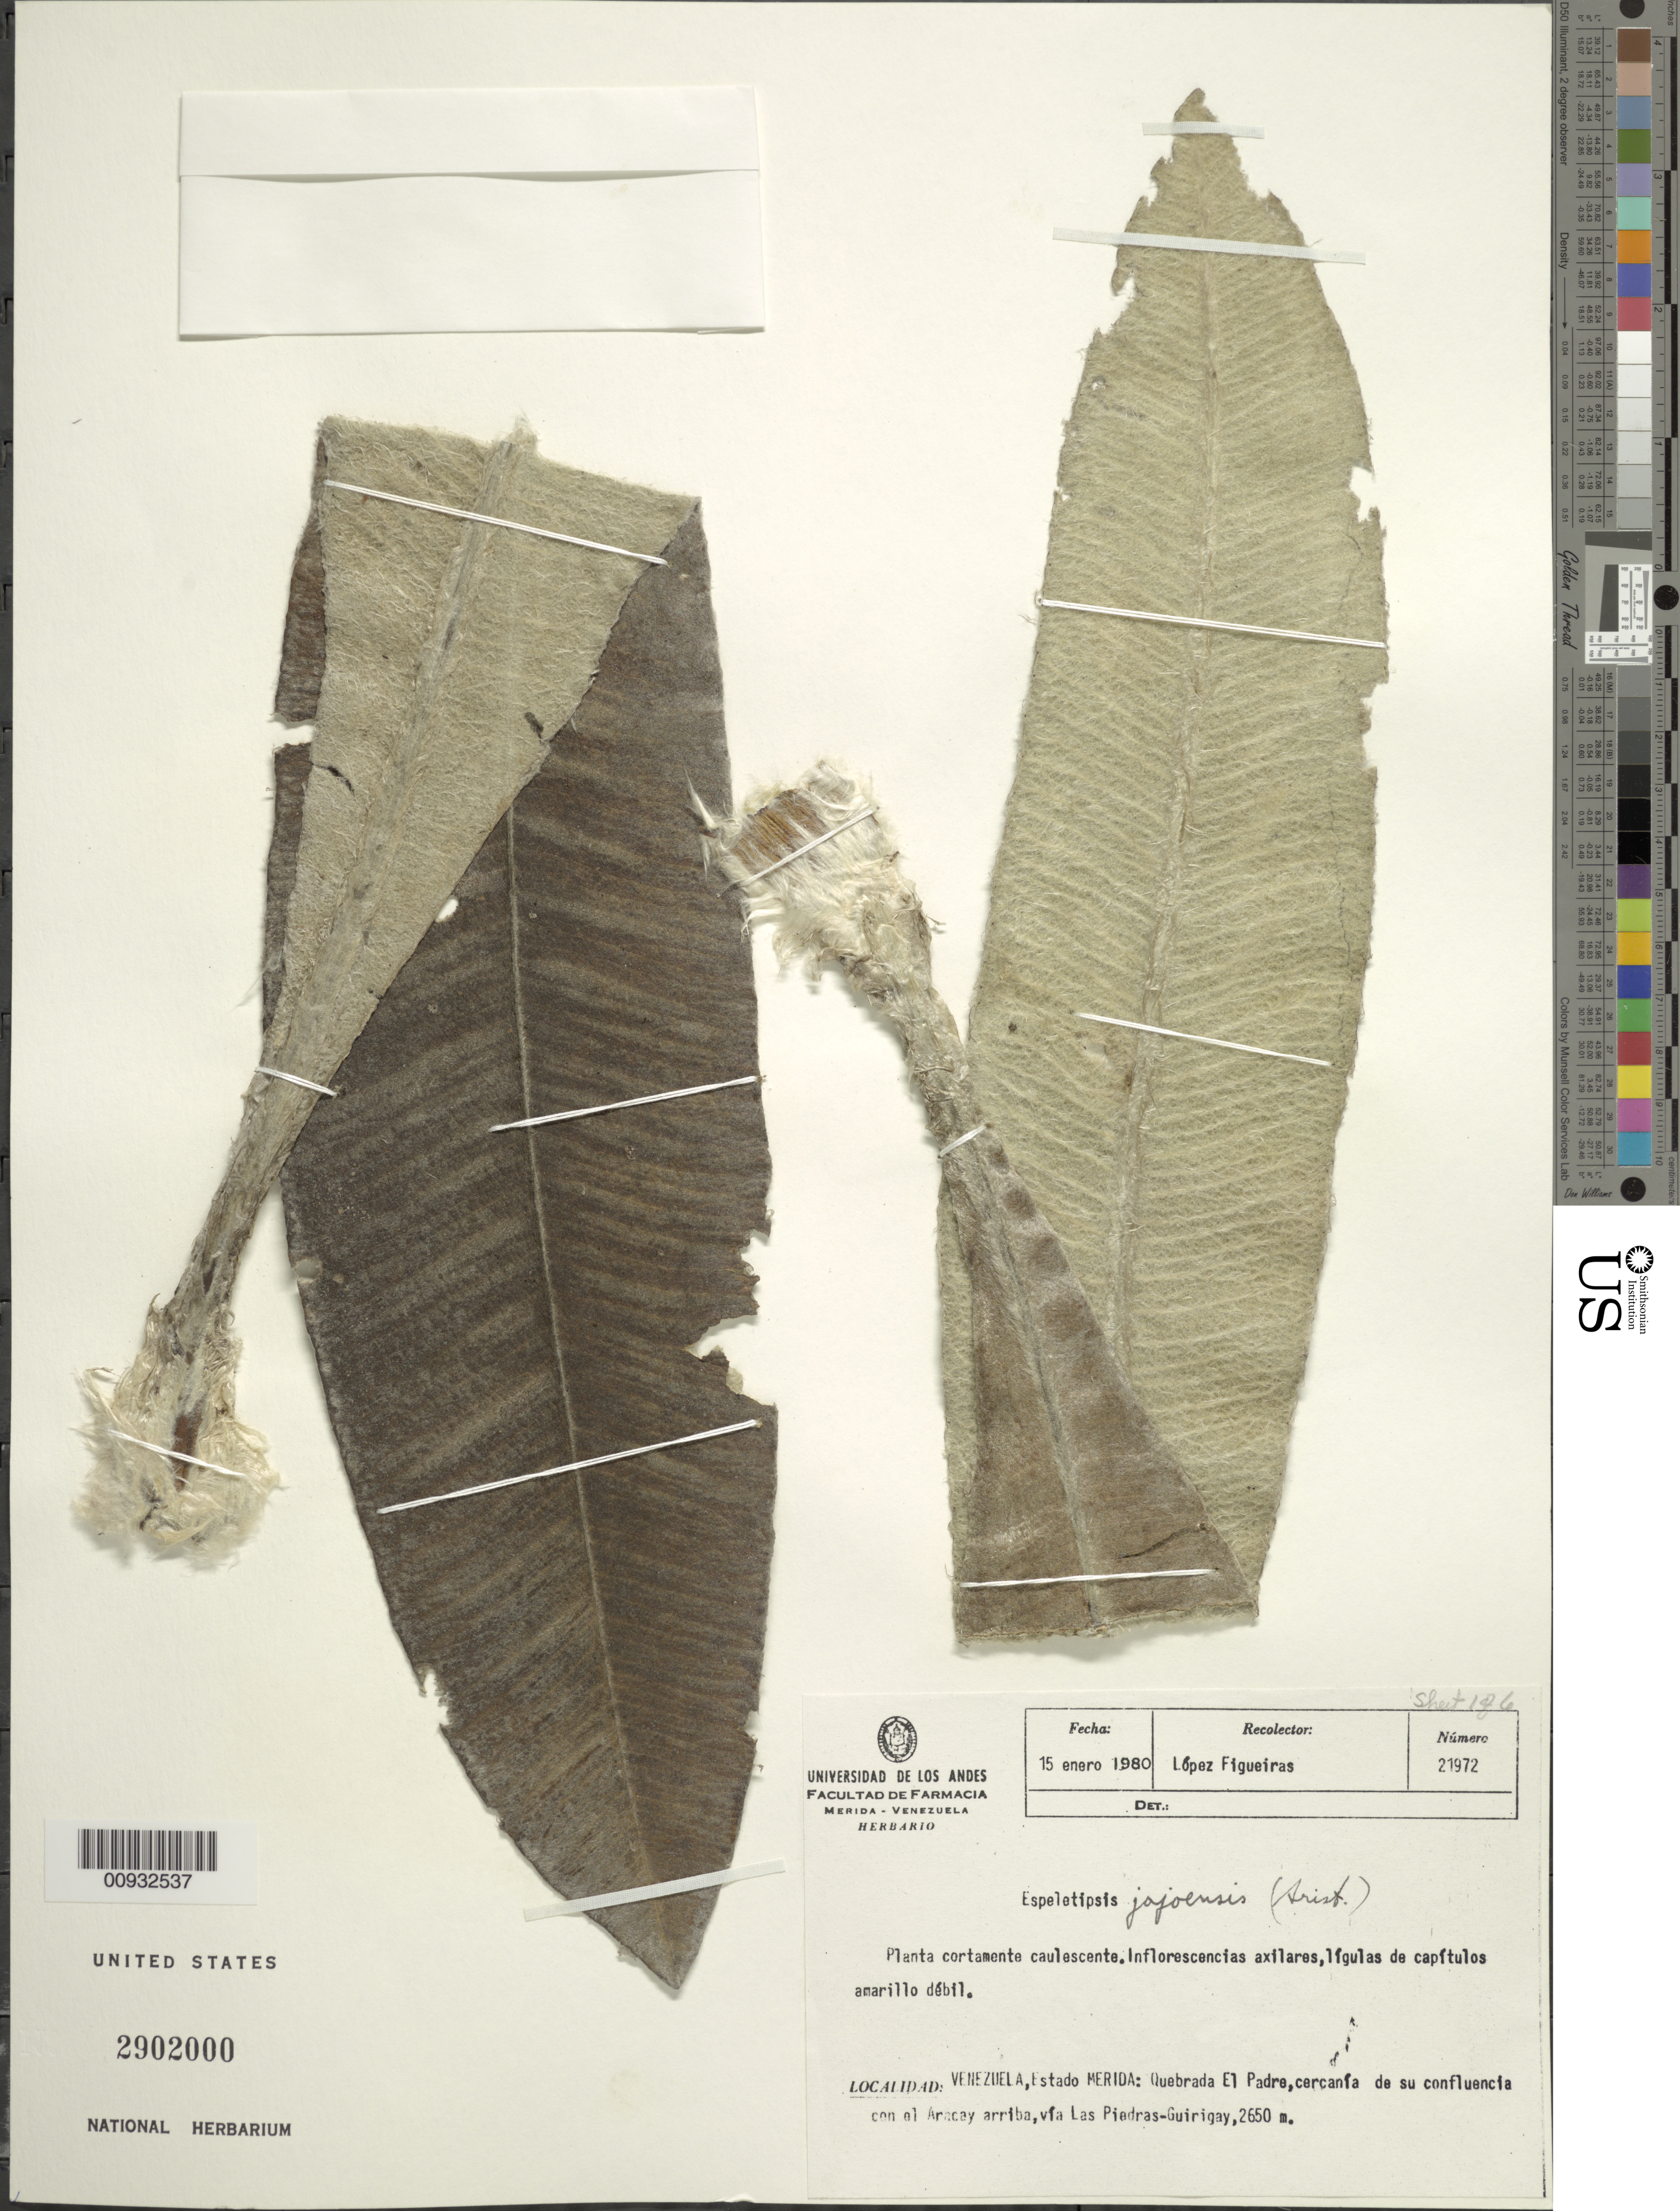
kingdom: Plantae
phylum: Tracheophyta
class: Magnoliopsida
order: Asterales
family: Asteraceae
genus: Espeletia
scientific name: Espeletia jajoensis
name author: Aristeg.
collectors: M. López Figueiras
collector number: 21972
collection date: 1980-01-15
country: Venezuela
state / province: Mérida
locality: Quebrada El Padre, cercanías de su confluencia con el Aracay arriba, vía Las Piedras-Guirigay.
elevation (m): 2650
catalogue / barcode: US 2902000